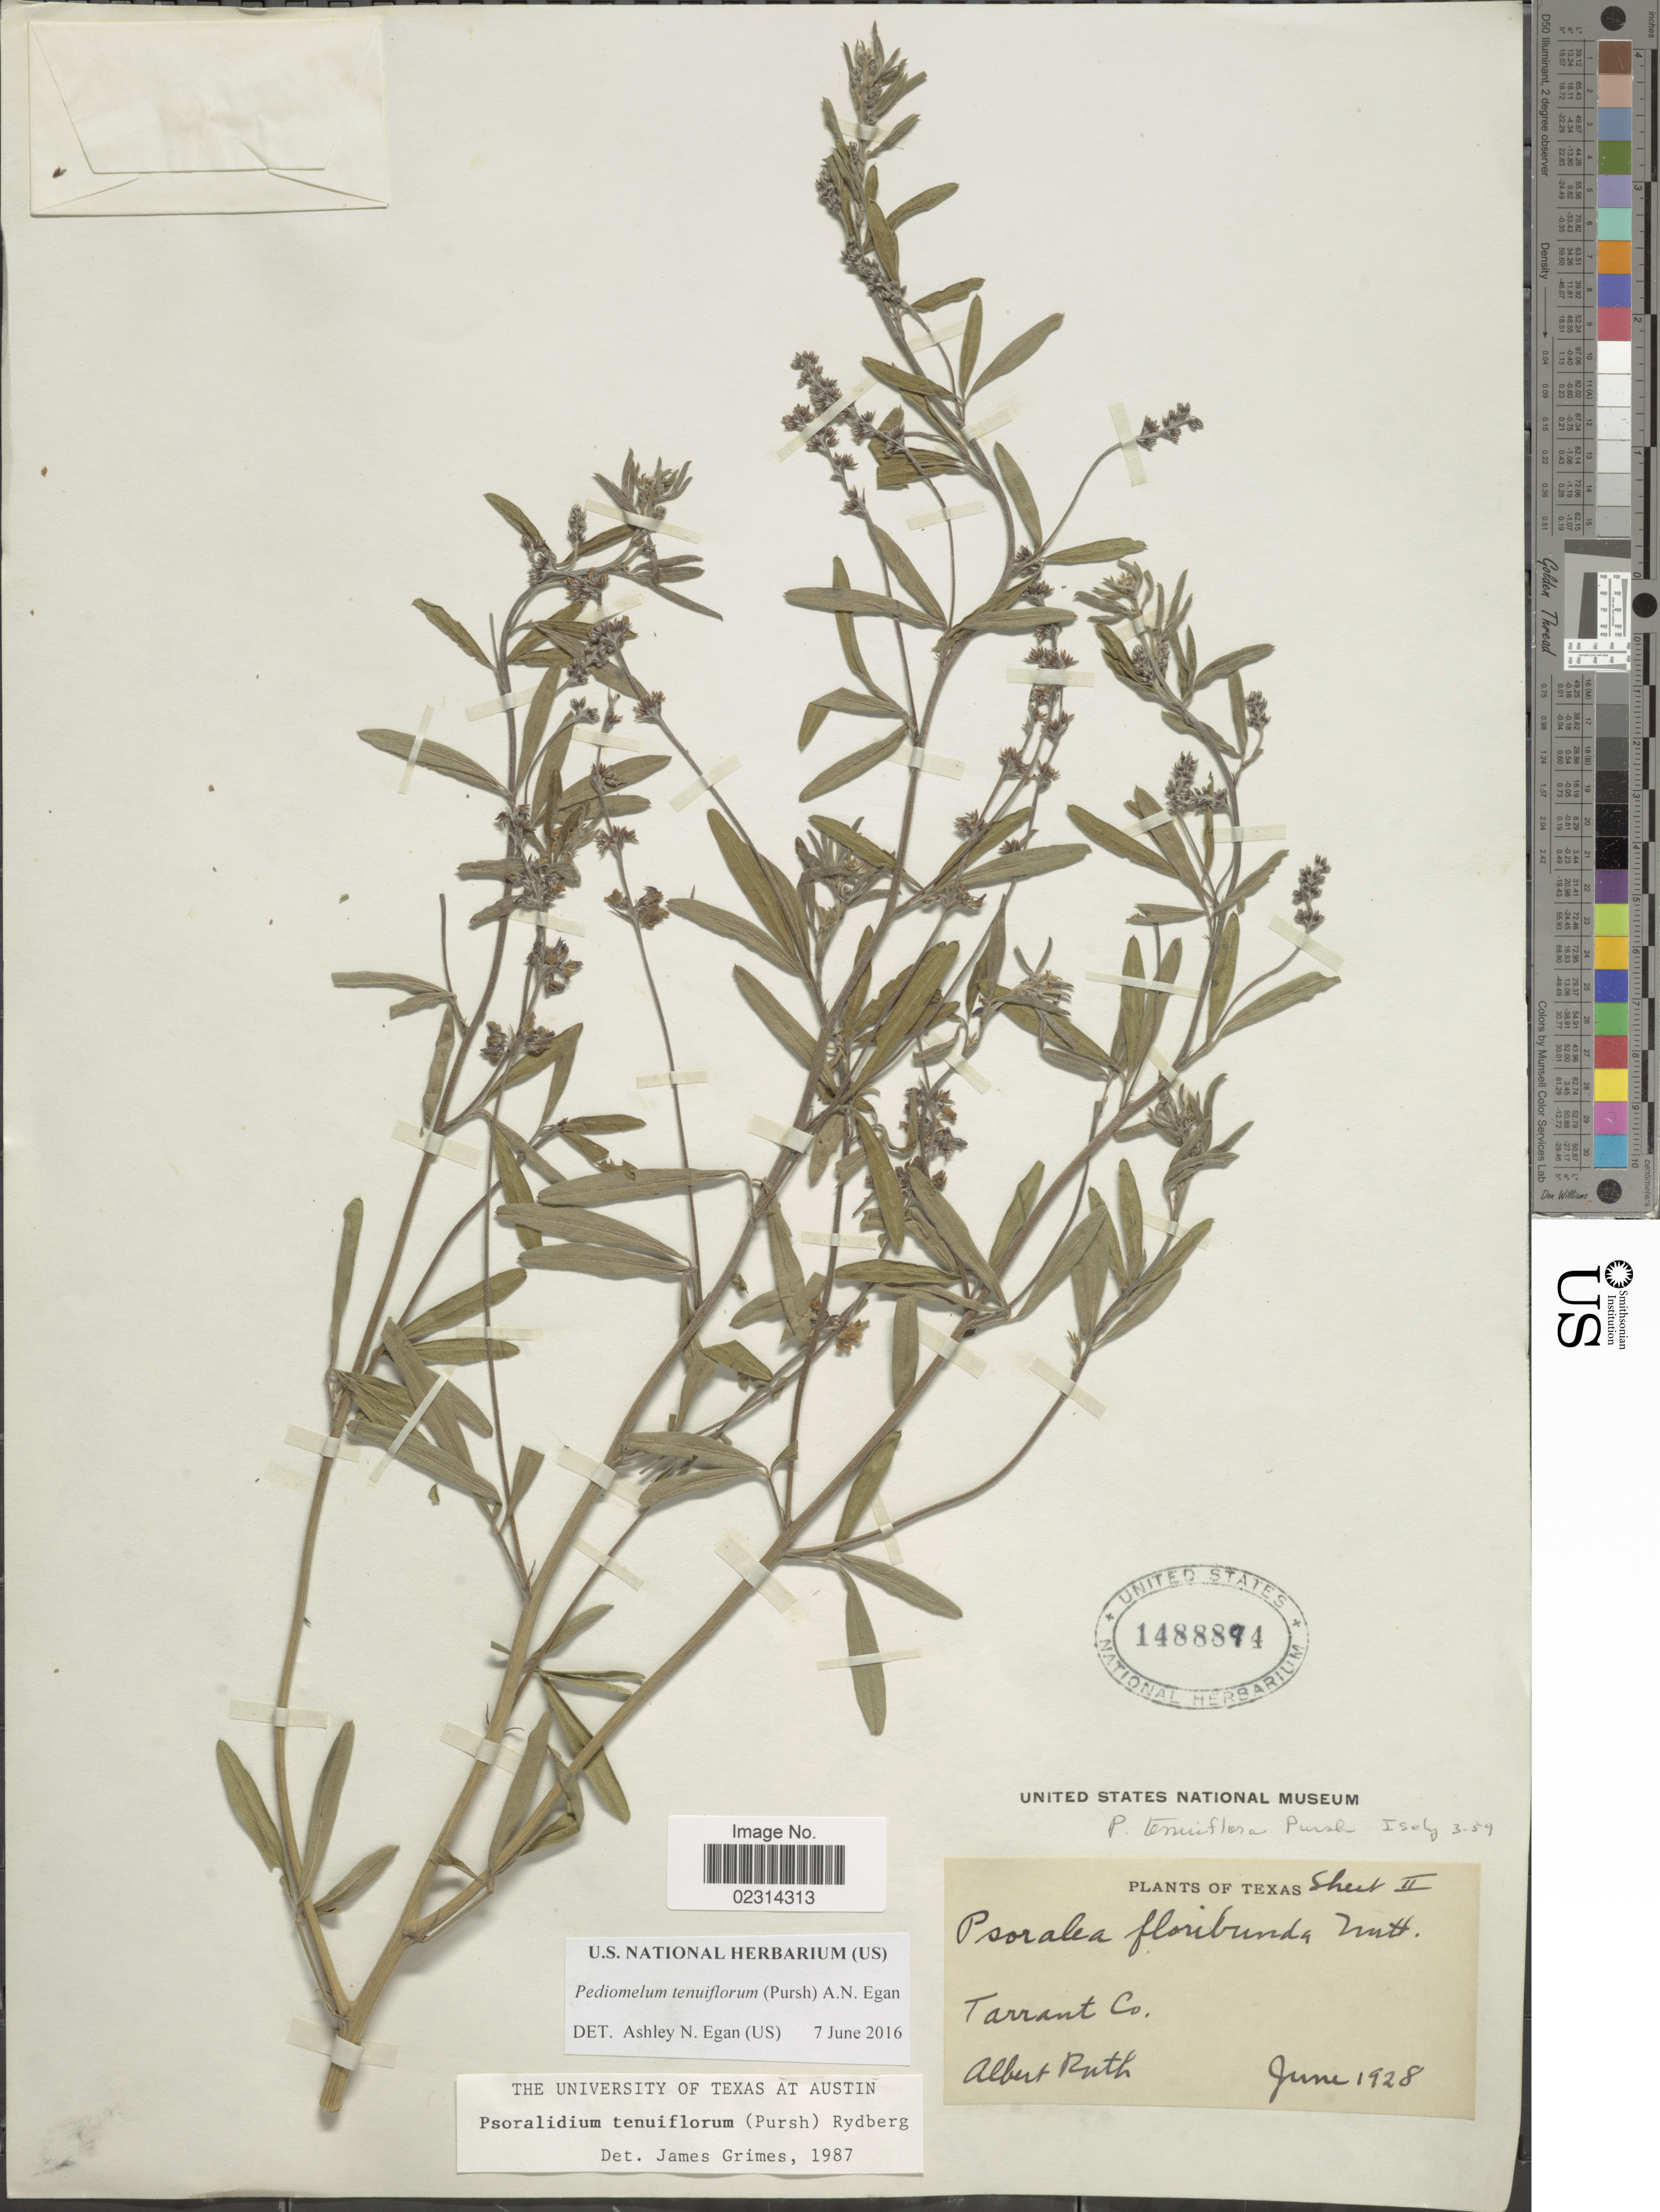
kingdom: Plantae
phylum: Tracheophyta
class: Magnoliopsida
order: Fabales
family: Fabaceae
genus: Psoralidium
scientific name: Psoralidium tenuiflorum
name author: (Pursh) Rydb.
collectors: A. Ruth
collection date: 1928-06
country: United States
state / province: Texas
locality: Tarrant Co.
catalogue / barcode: US 1488894